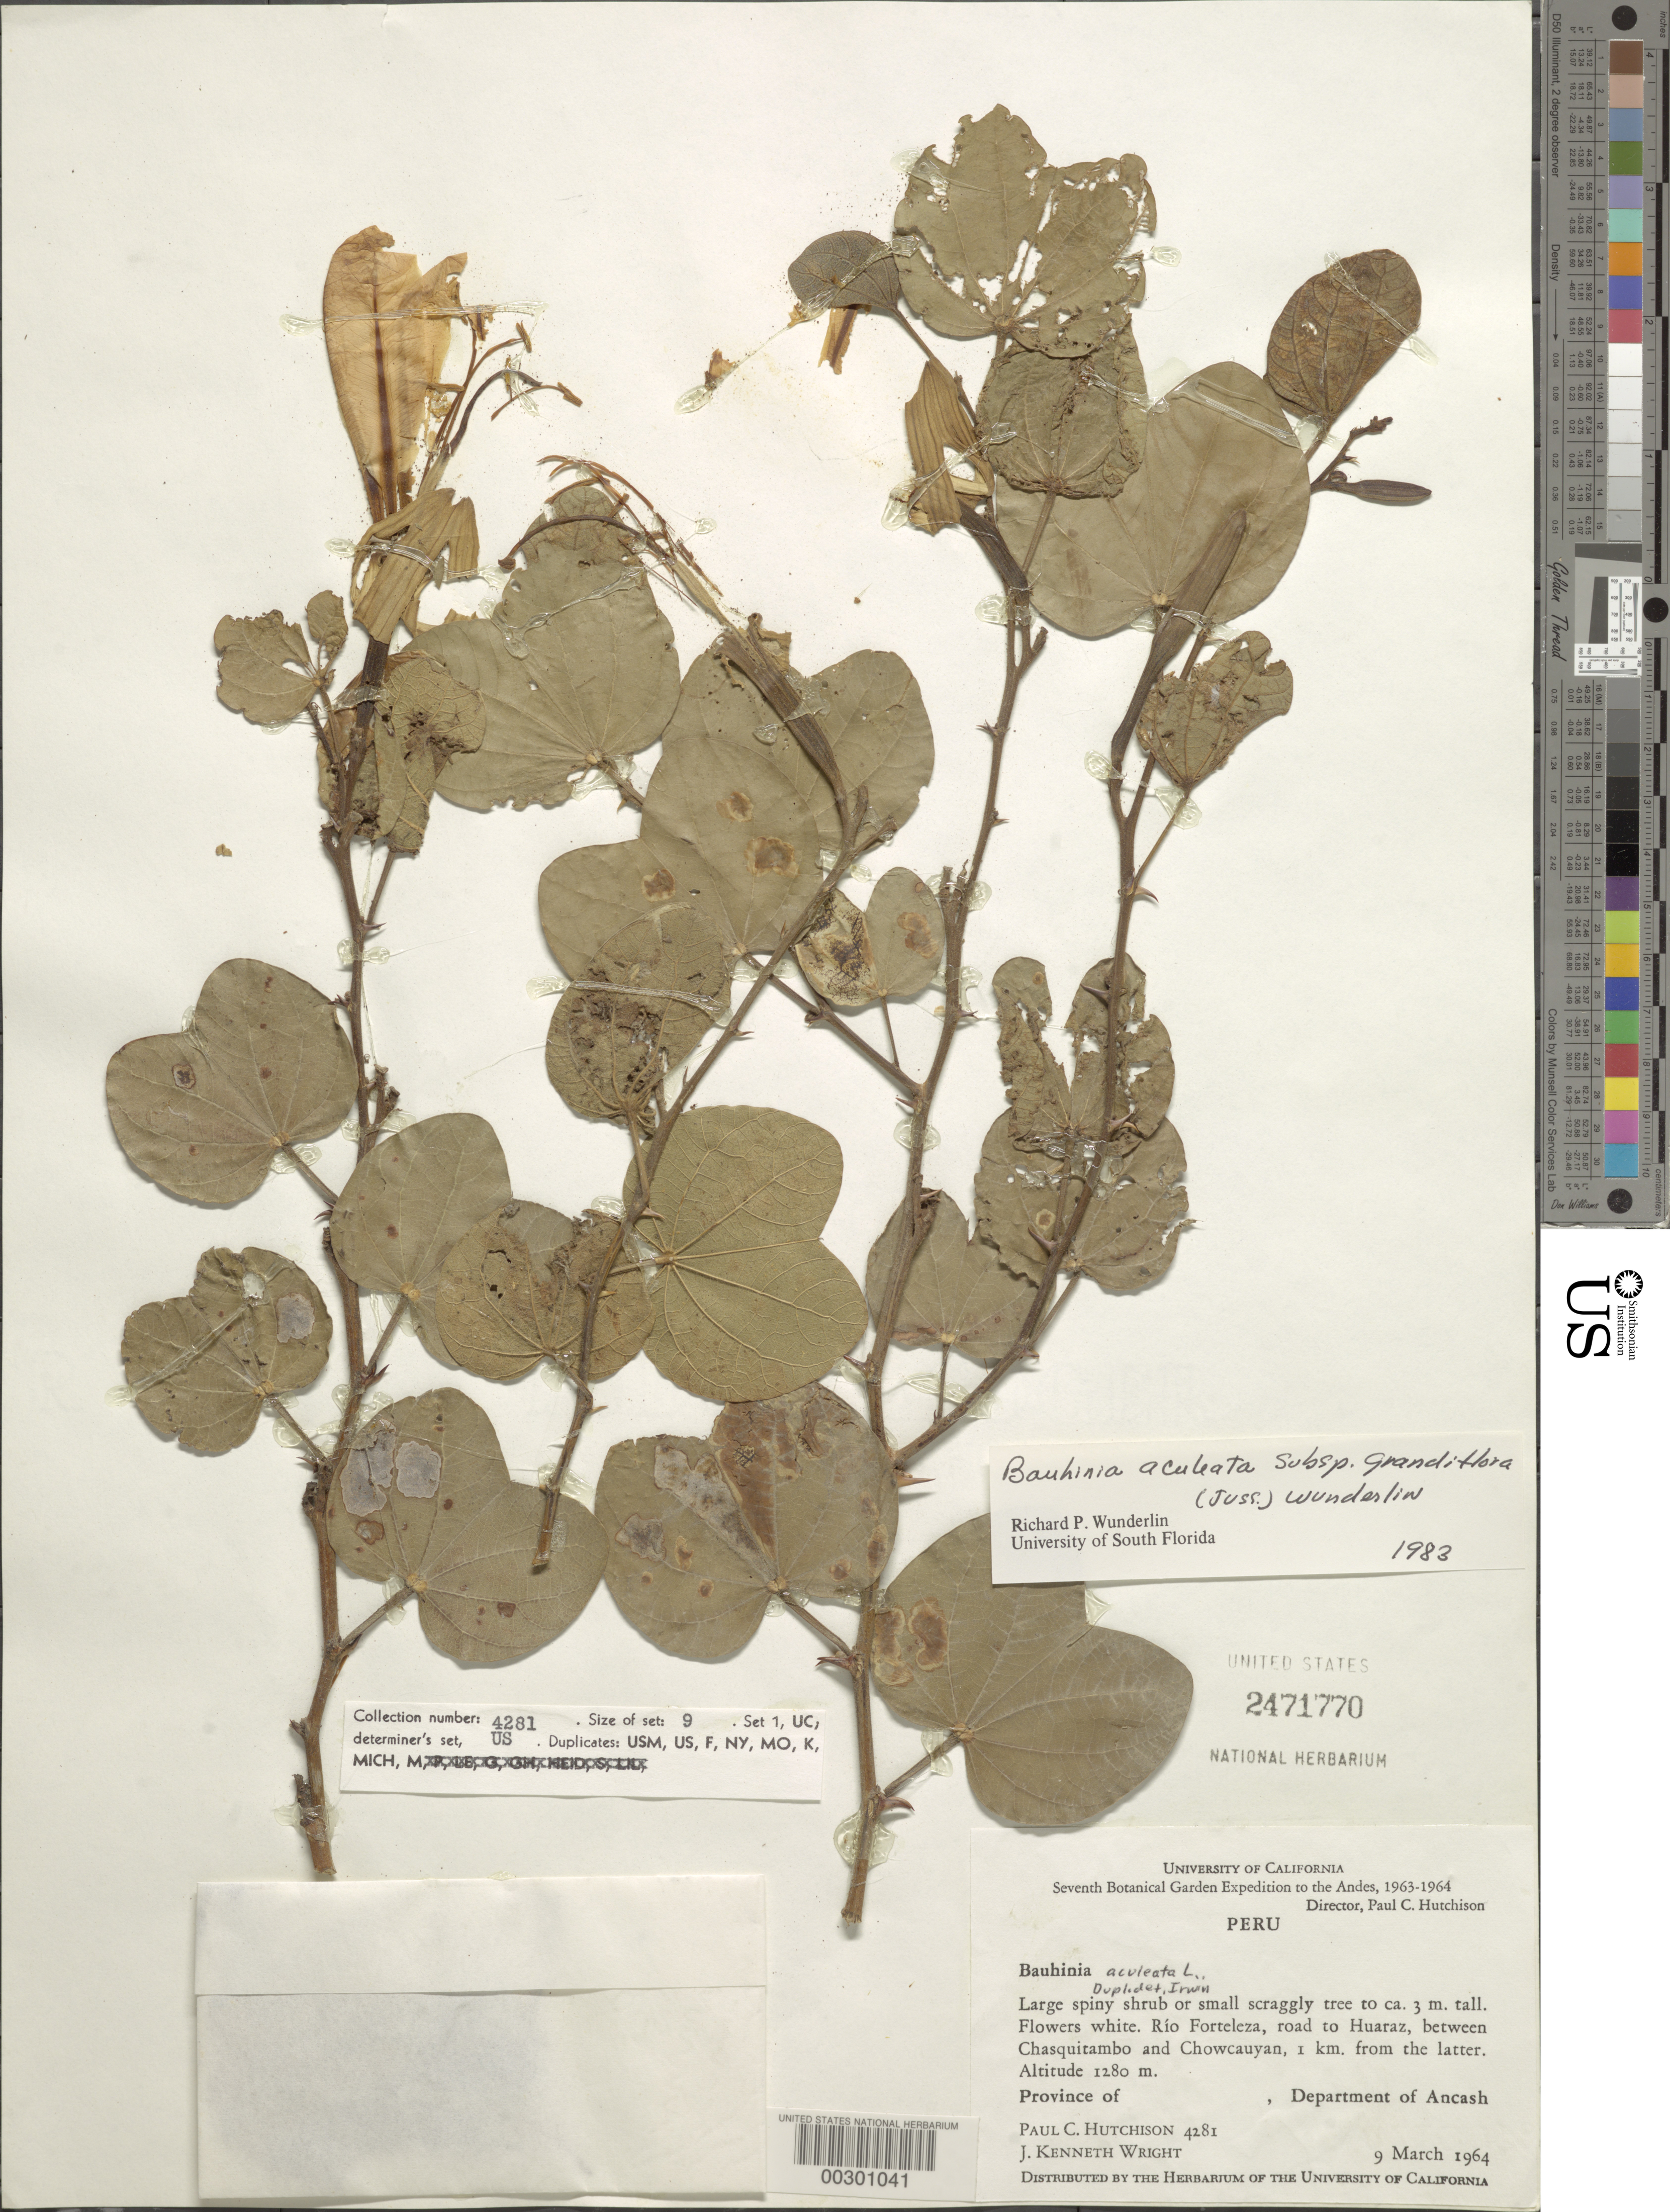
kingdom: Plantae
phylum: Tracheophyta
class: Magnoliopsida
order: Fabales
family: Fabaceae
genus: Bauhinia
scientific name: Bauhinia aculeata subsp. grandiflora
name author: (Juss.) Wunderlin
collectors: P. C. Hutchison & J. K. Wright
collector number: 4281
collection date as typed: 09 Mar 1964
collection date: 1964-03-09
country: Peru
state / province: Ancash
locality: Río Forteleza, road to Huaraz, between Chasquitambo and Chowcauyan, 1 km from the latter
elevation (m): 1280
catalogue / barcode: US 2471770